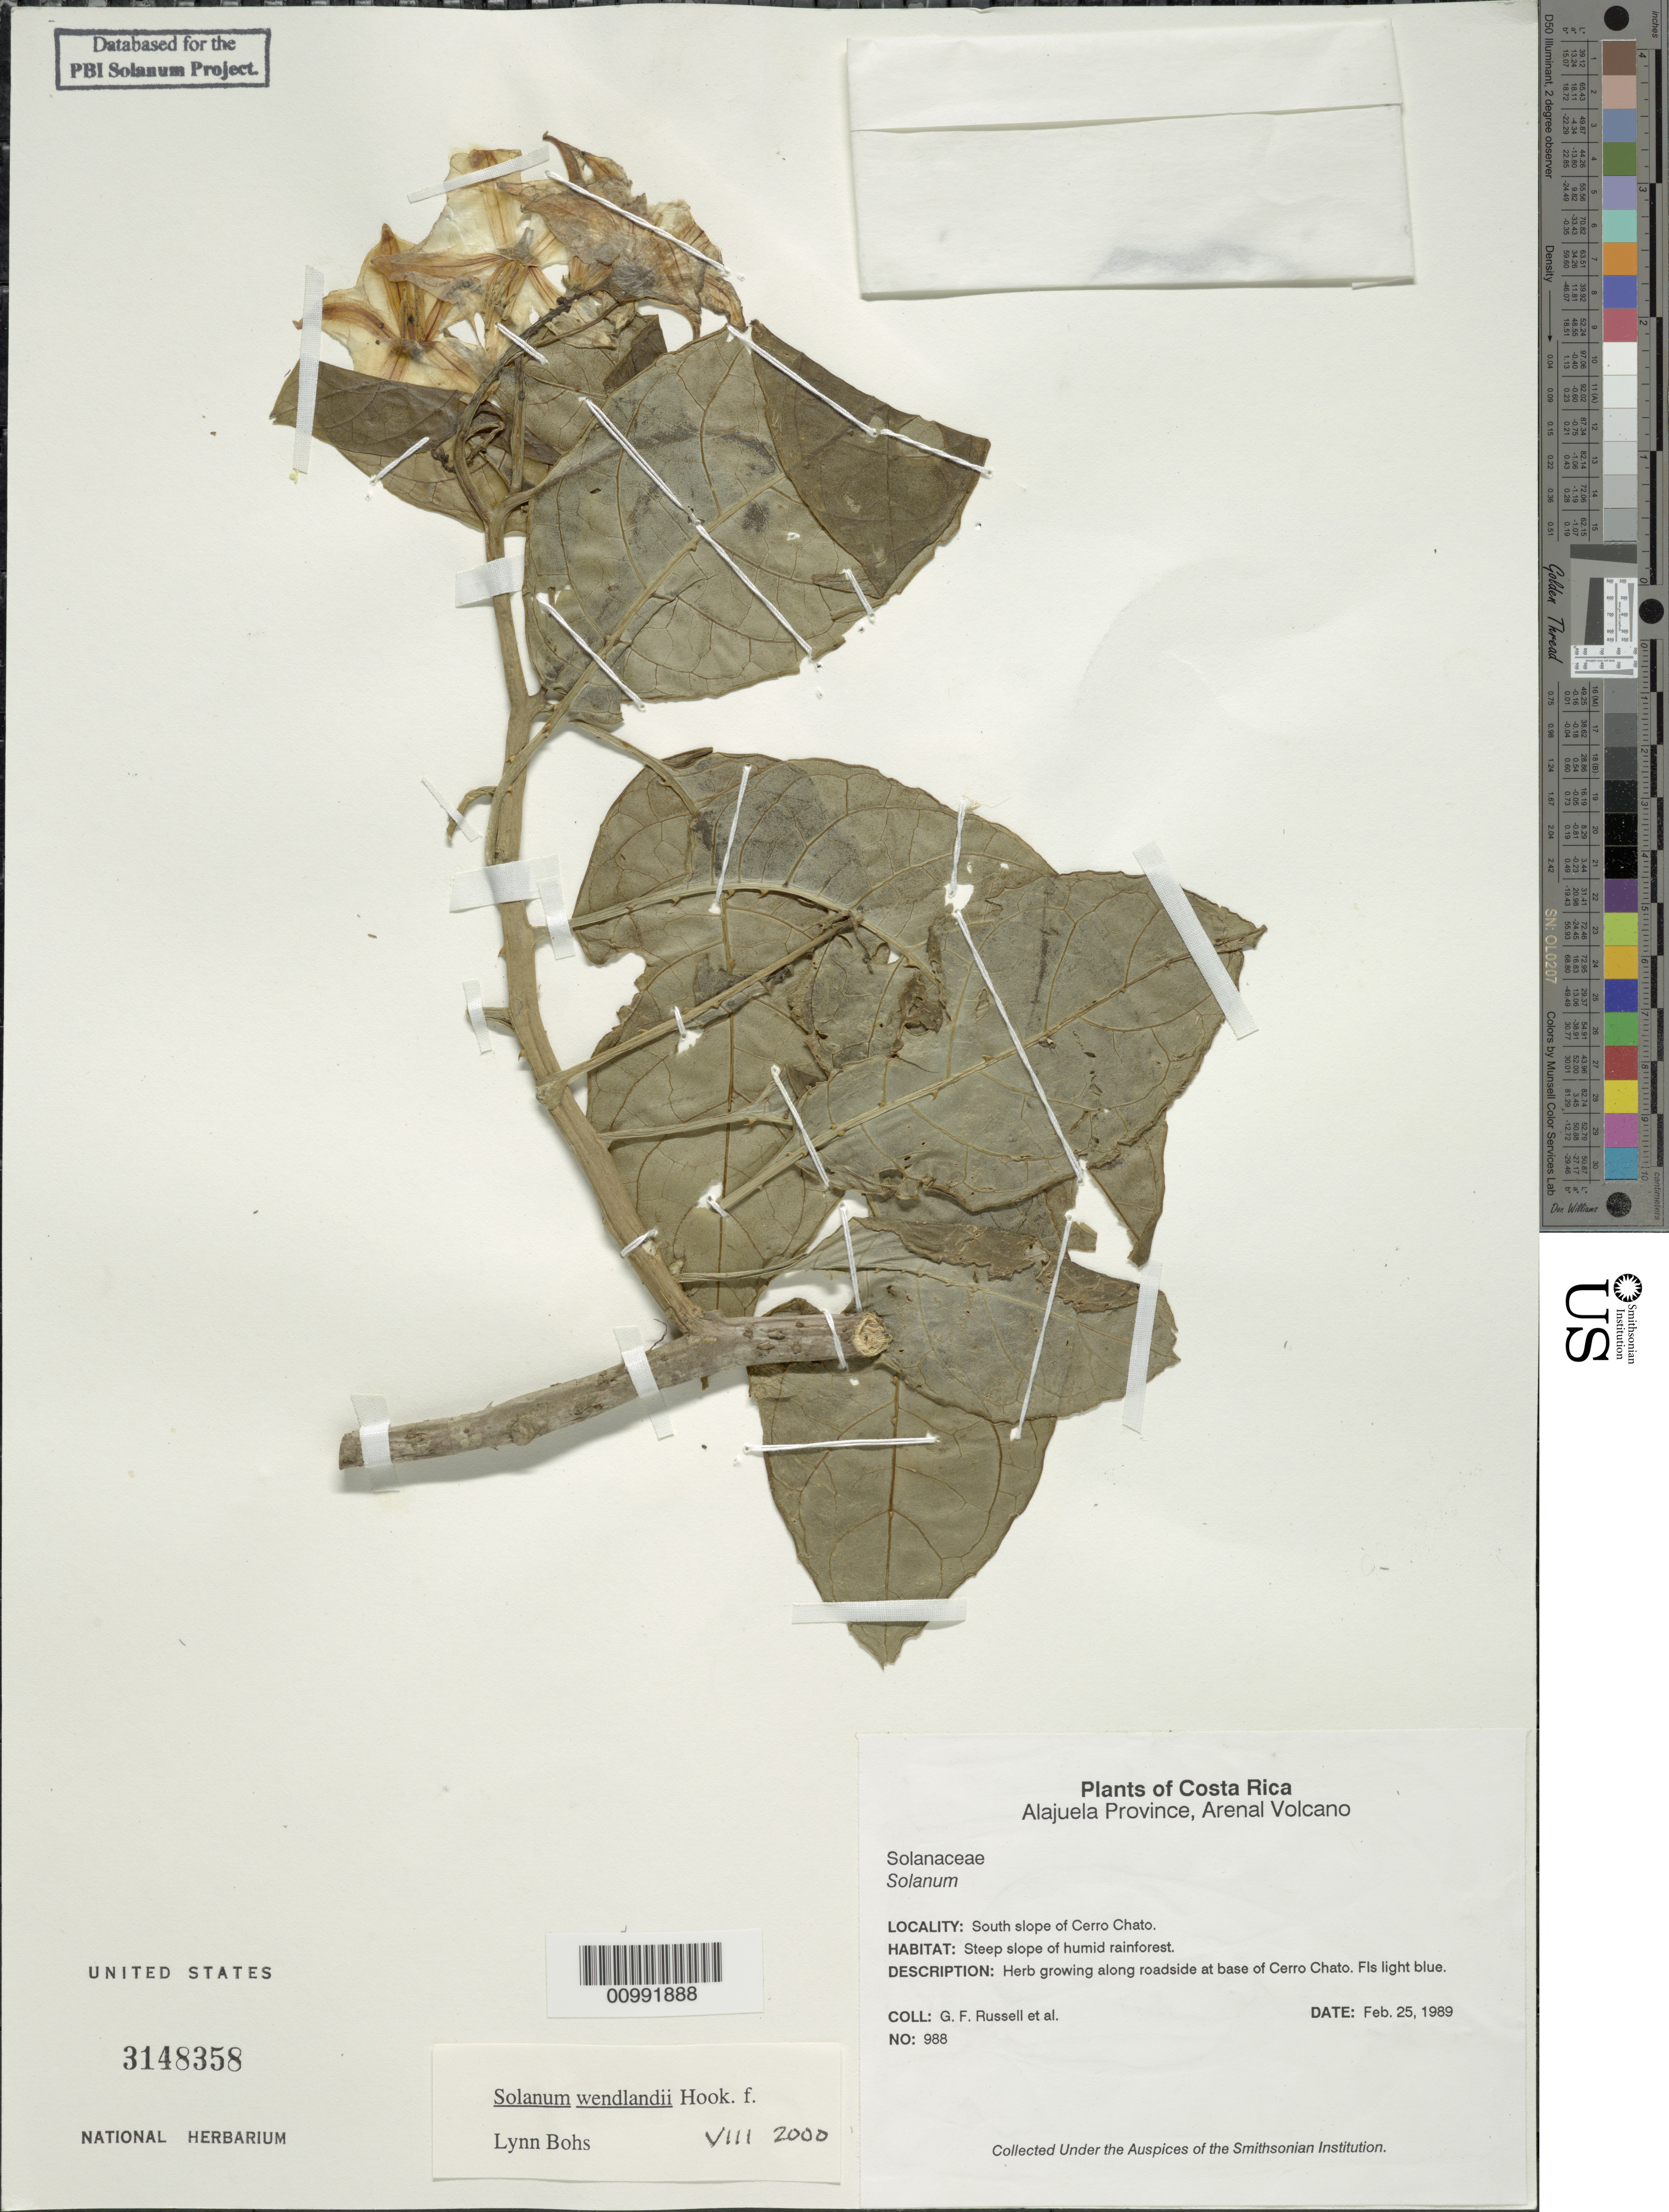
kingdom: Plantae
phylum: Tracheophyta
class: Magnoliopsida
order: Solanales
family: Solanaceae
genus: Solanum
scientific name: Solanum wendlandii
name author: Hook. f.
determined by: Bohs, L. A.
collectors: G. Russell & et al.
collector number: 988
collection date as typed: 25 Feb 1989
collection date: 1989-02-25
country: Costa Rica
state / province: Alajuela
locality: Arenal Volcano. South slope of Cerro Chato.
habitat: Steep slope of humid rainforest.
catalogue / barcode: US 3148358